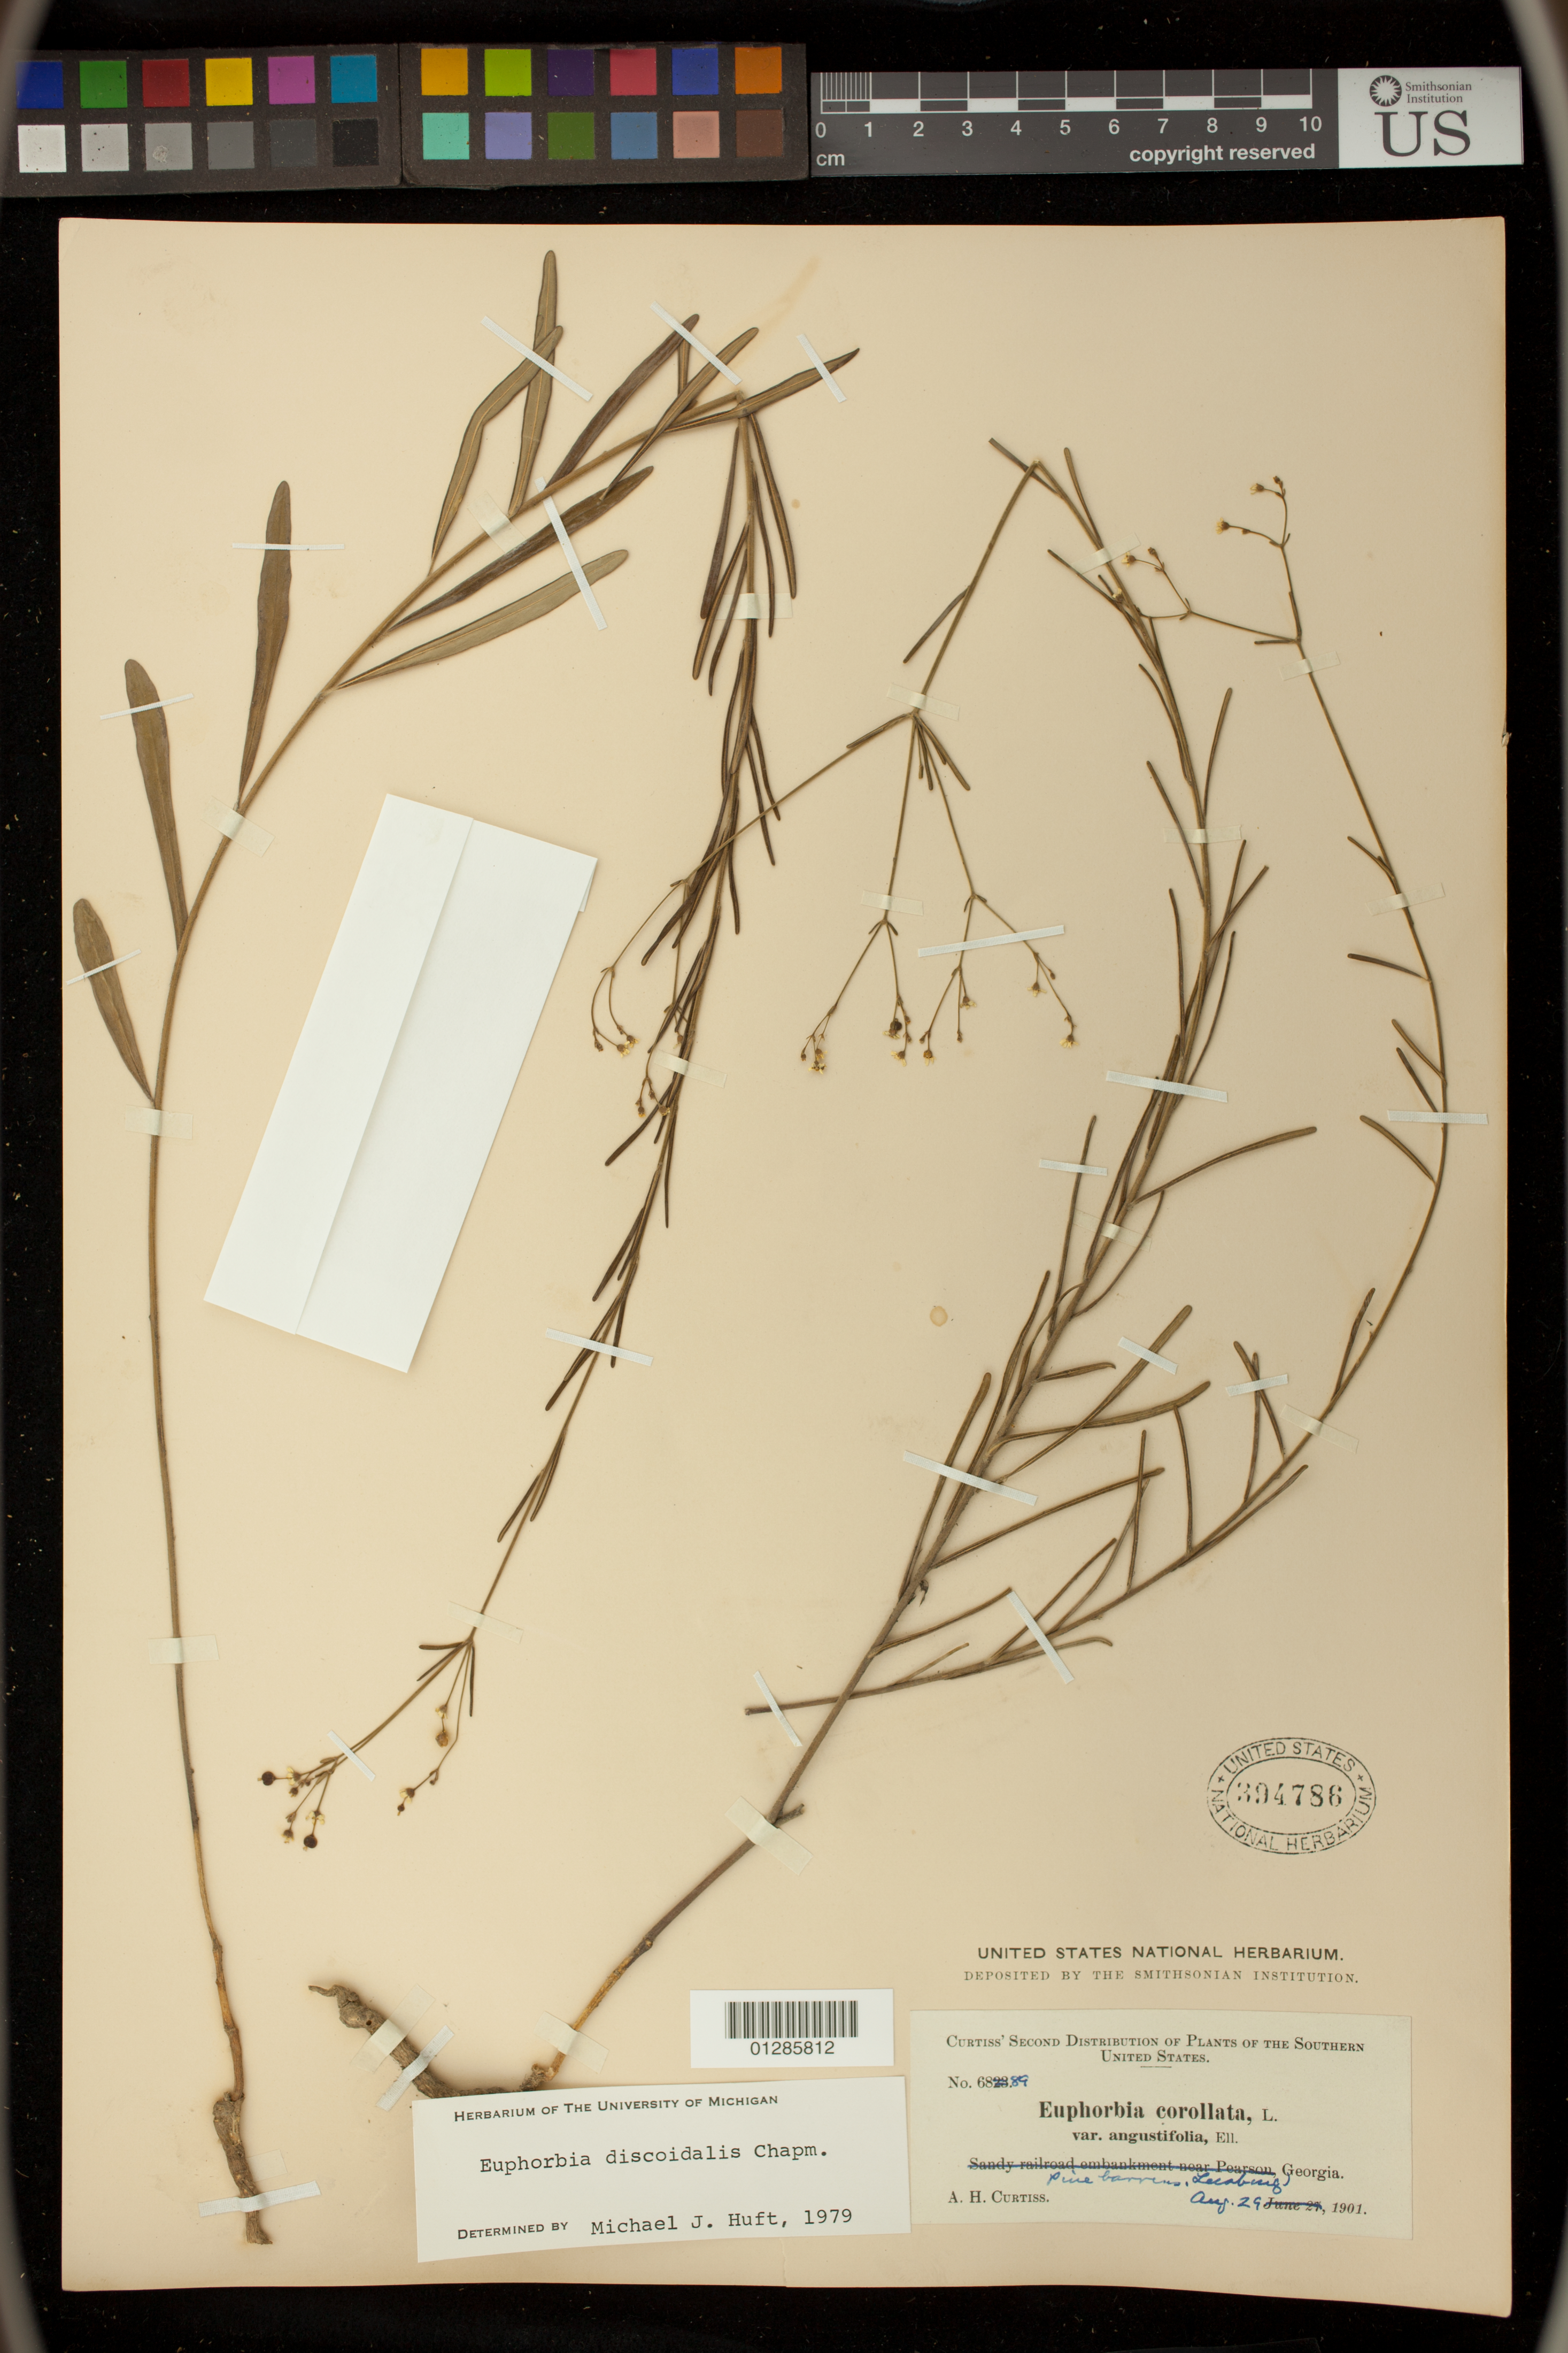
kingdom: Plantae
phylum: Tracheophyta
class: Magnoliopsida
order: Malpighiales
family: Euphorbiaceae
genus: Euphorbia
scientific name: Euphorbia discoidalis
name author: Chapm.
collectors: A. H. Curtiss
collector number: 6889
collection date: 1901-08-29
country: United States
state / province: Georgia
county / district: Lee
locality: Leesburg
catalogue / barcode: US 394786